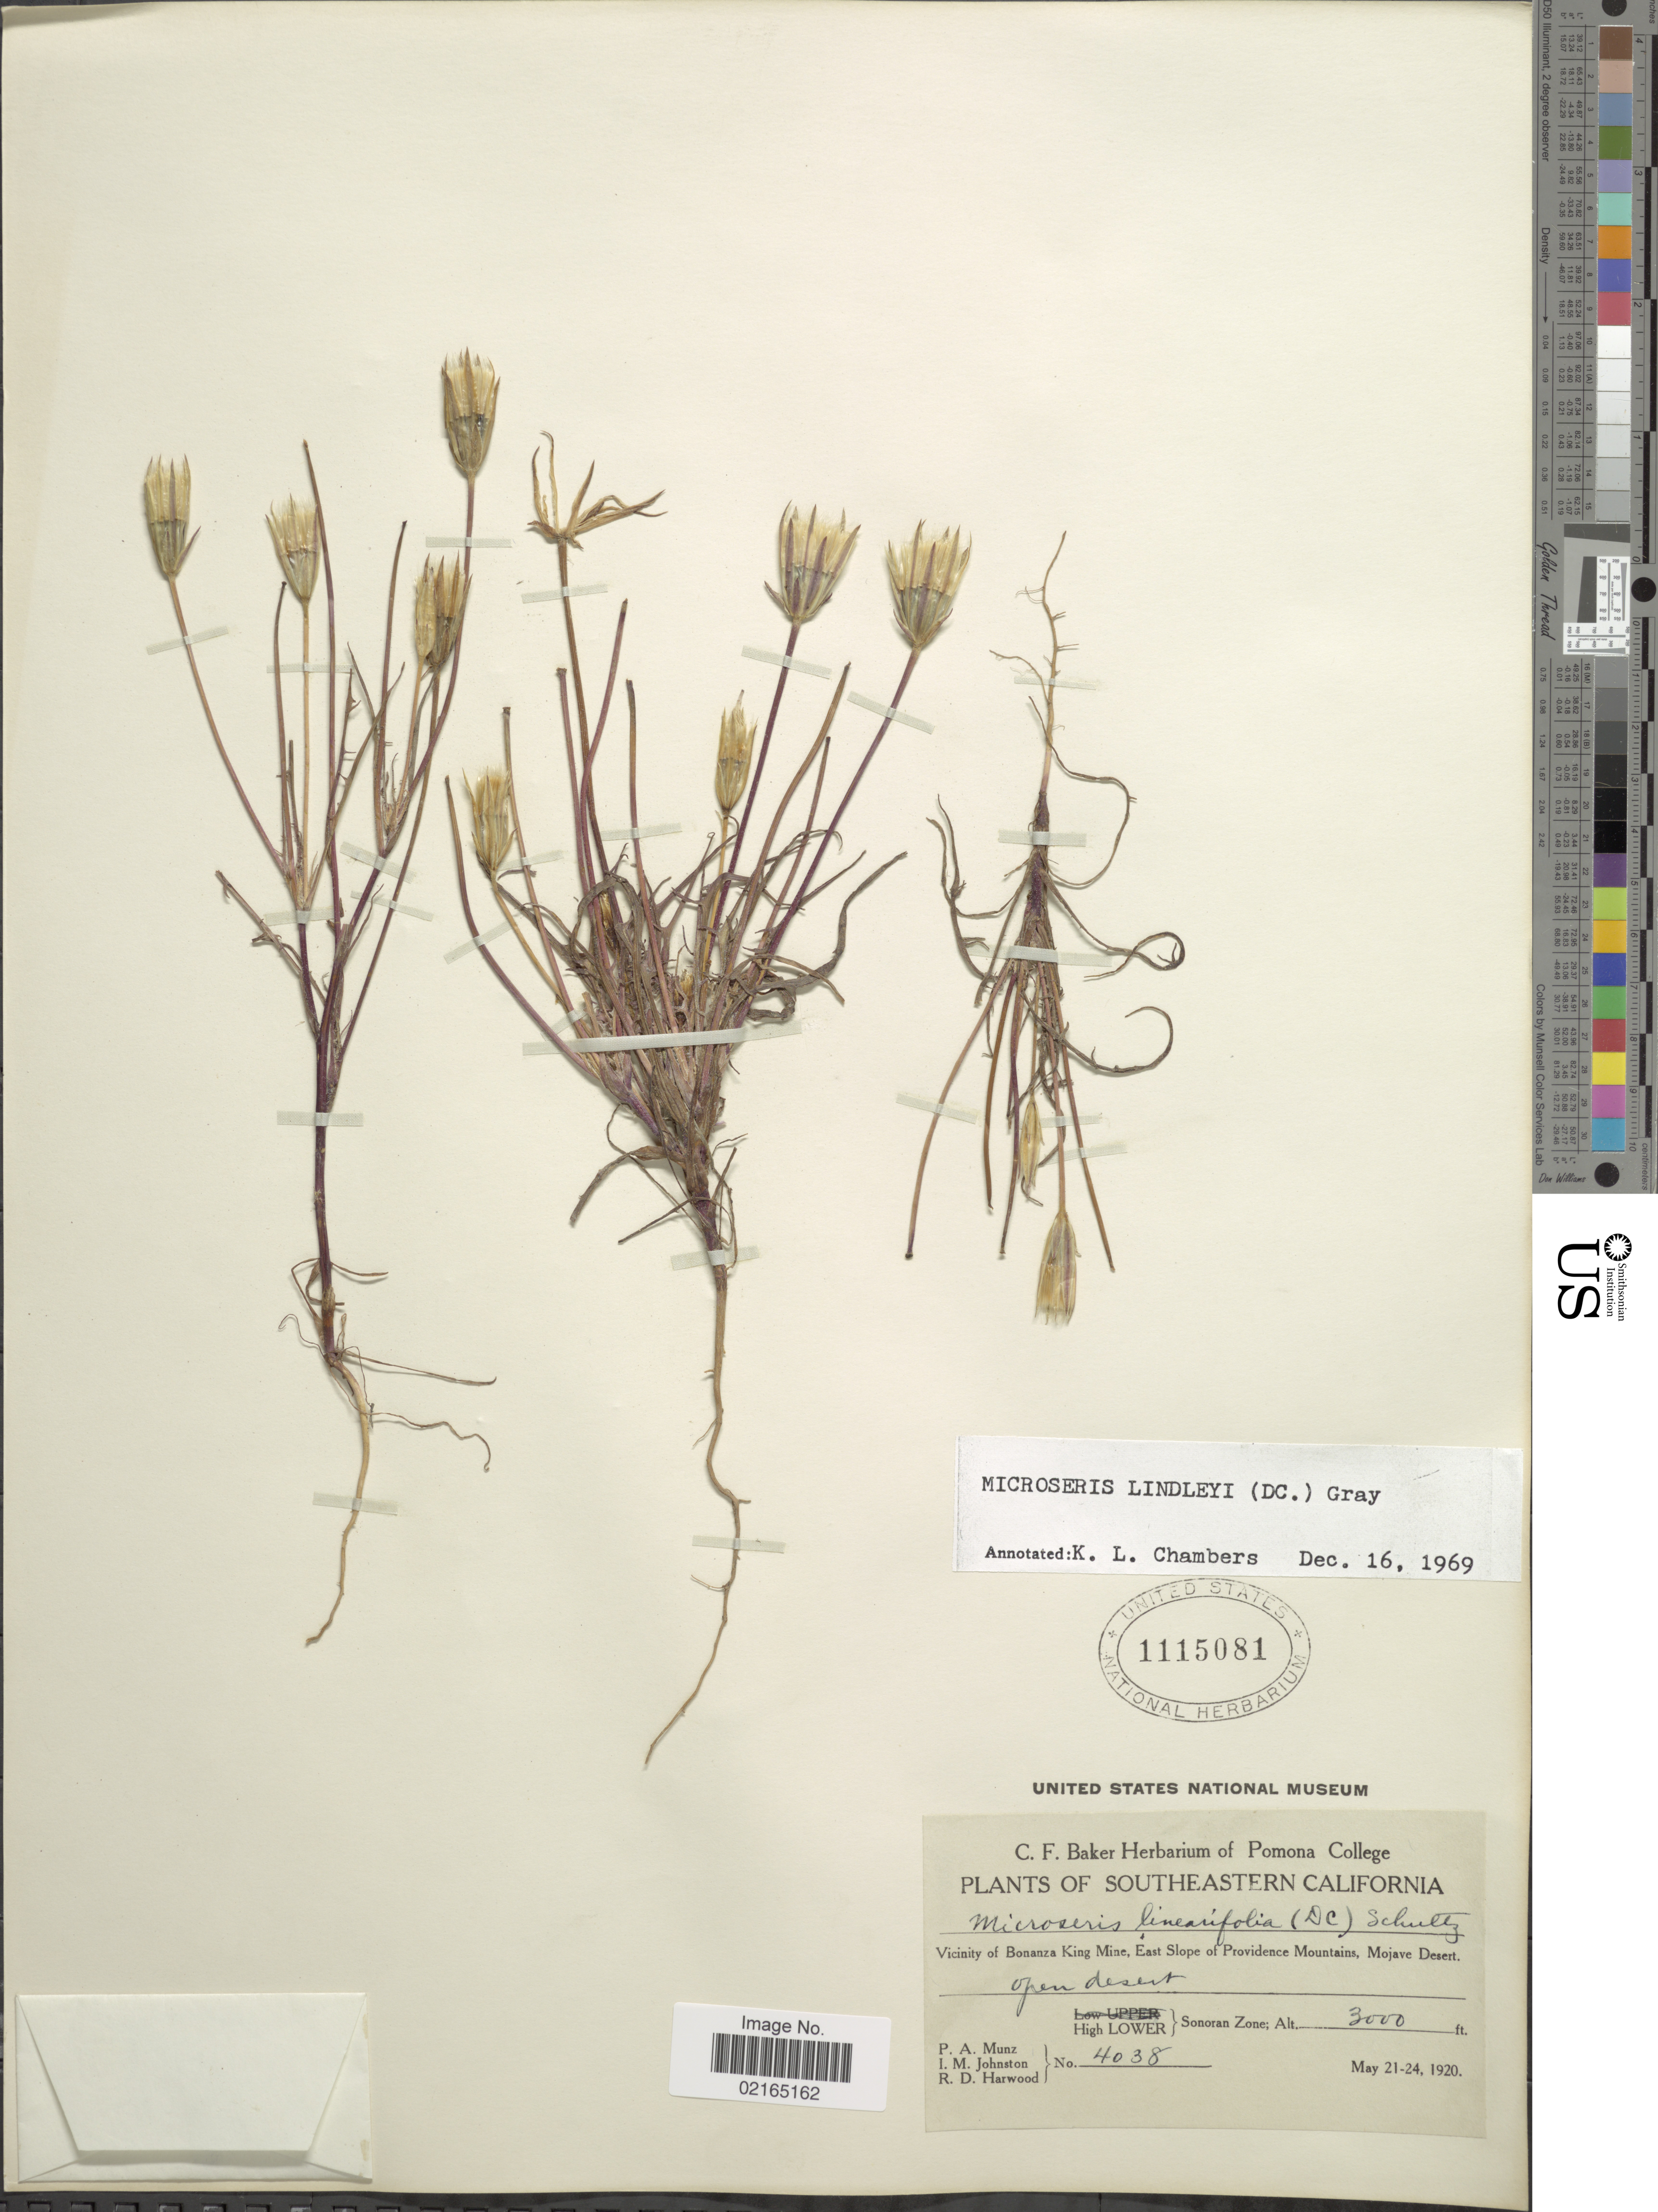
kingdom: Plantae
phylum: Tracheophyta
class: Magnoliopsida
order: Asterales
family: Asteraceae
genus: Uropappus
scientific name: Uropappus lindleyi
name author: (DC.) Nutt.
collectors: P. A. Munz, I.M. Johnston & R. Harwood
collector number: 4038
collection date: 1920-05-21/1920-05-24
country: United States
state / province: California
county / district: San Bernardino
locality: Southeastern California, vicinity of Bonanza King Mine, East Slope of Providence Mountains, Mojave Desert, High Lower Sonoran Zone.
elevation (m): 914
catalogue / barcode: US 1115081